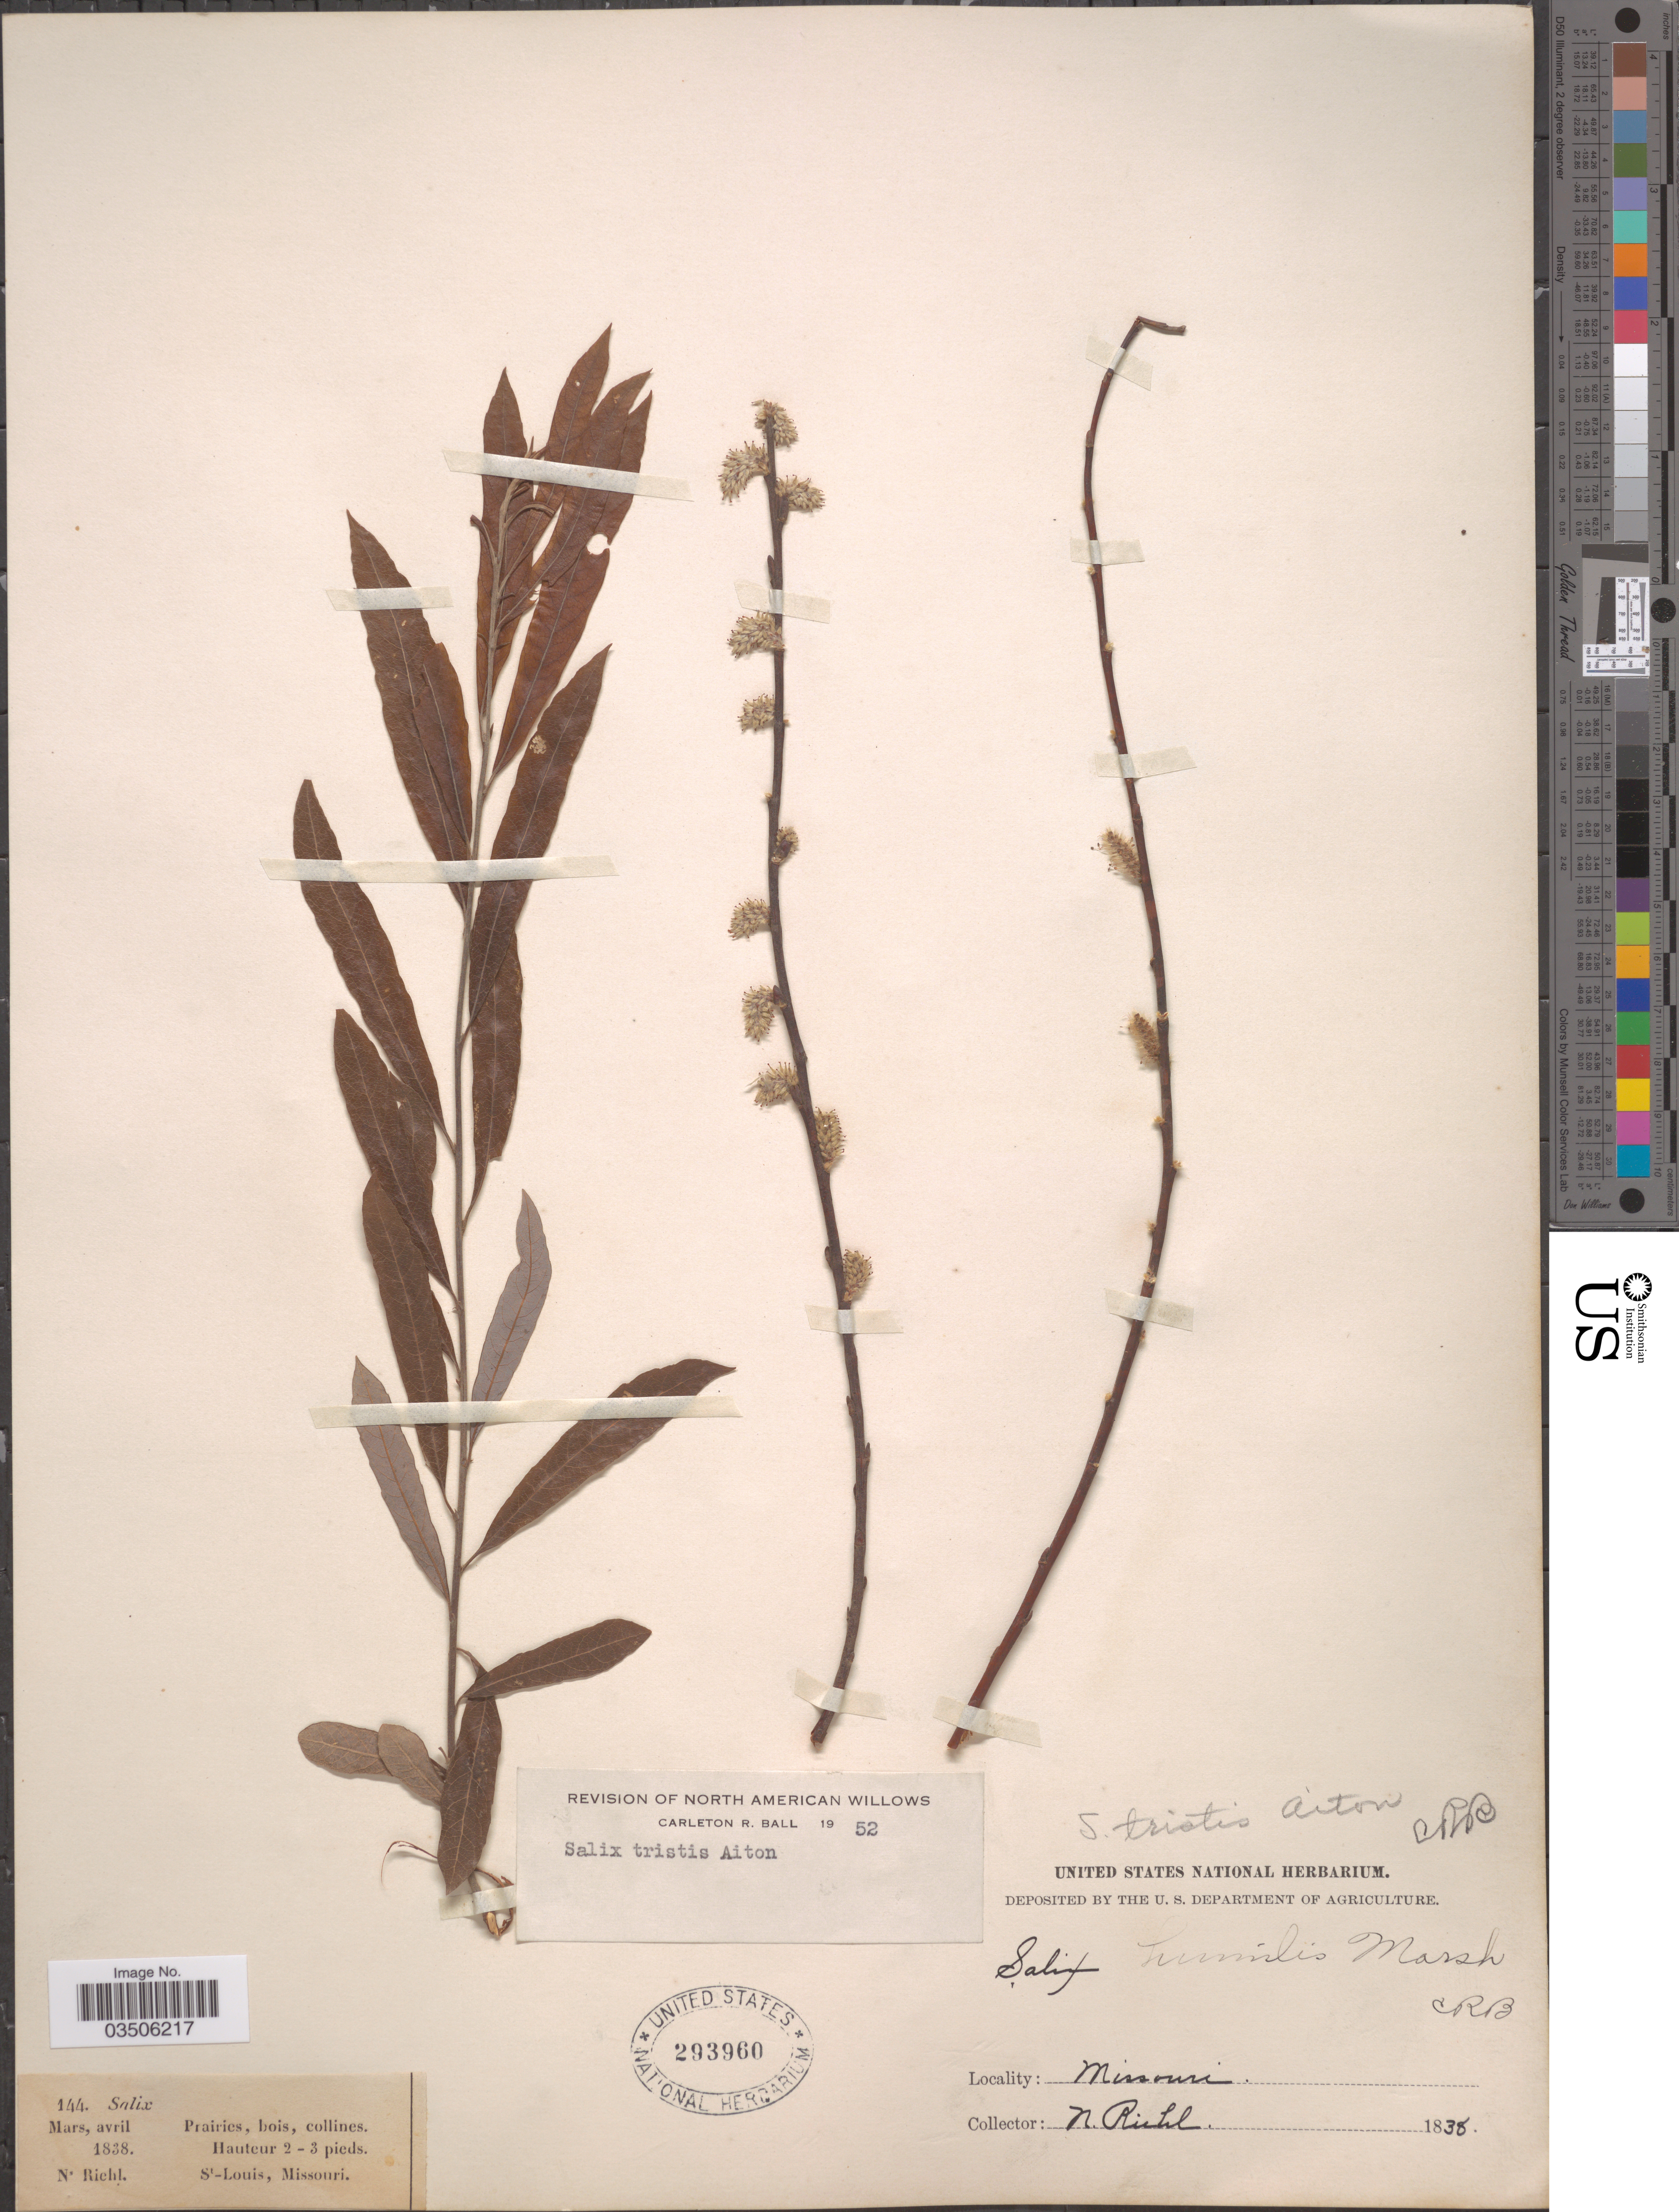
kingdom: Plantae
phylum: Tracheophyta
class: Magnoliopsida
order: Malpighiales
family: Salicaceae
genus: Salix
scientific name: Salix tristis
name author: Aiton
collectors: N. Riehl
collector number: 144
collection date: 1838-03/1838-04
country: United States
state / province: Missouri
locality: St-Louis.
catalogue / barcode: US 293960